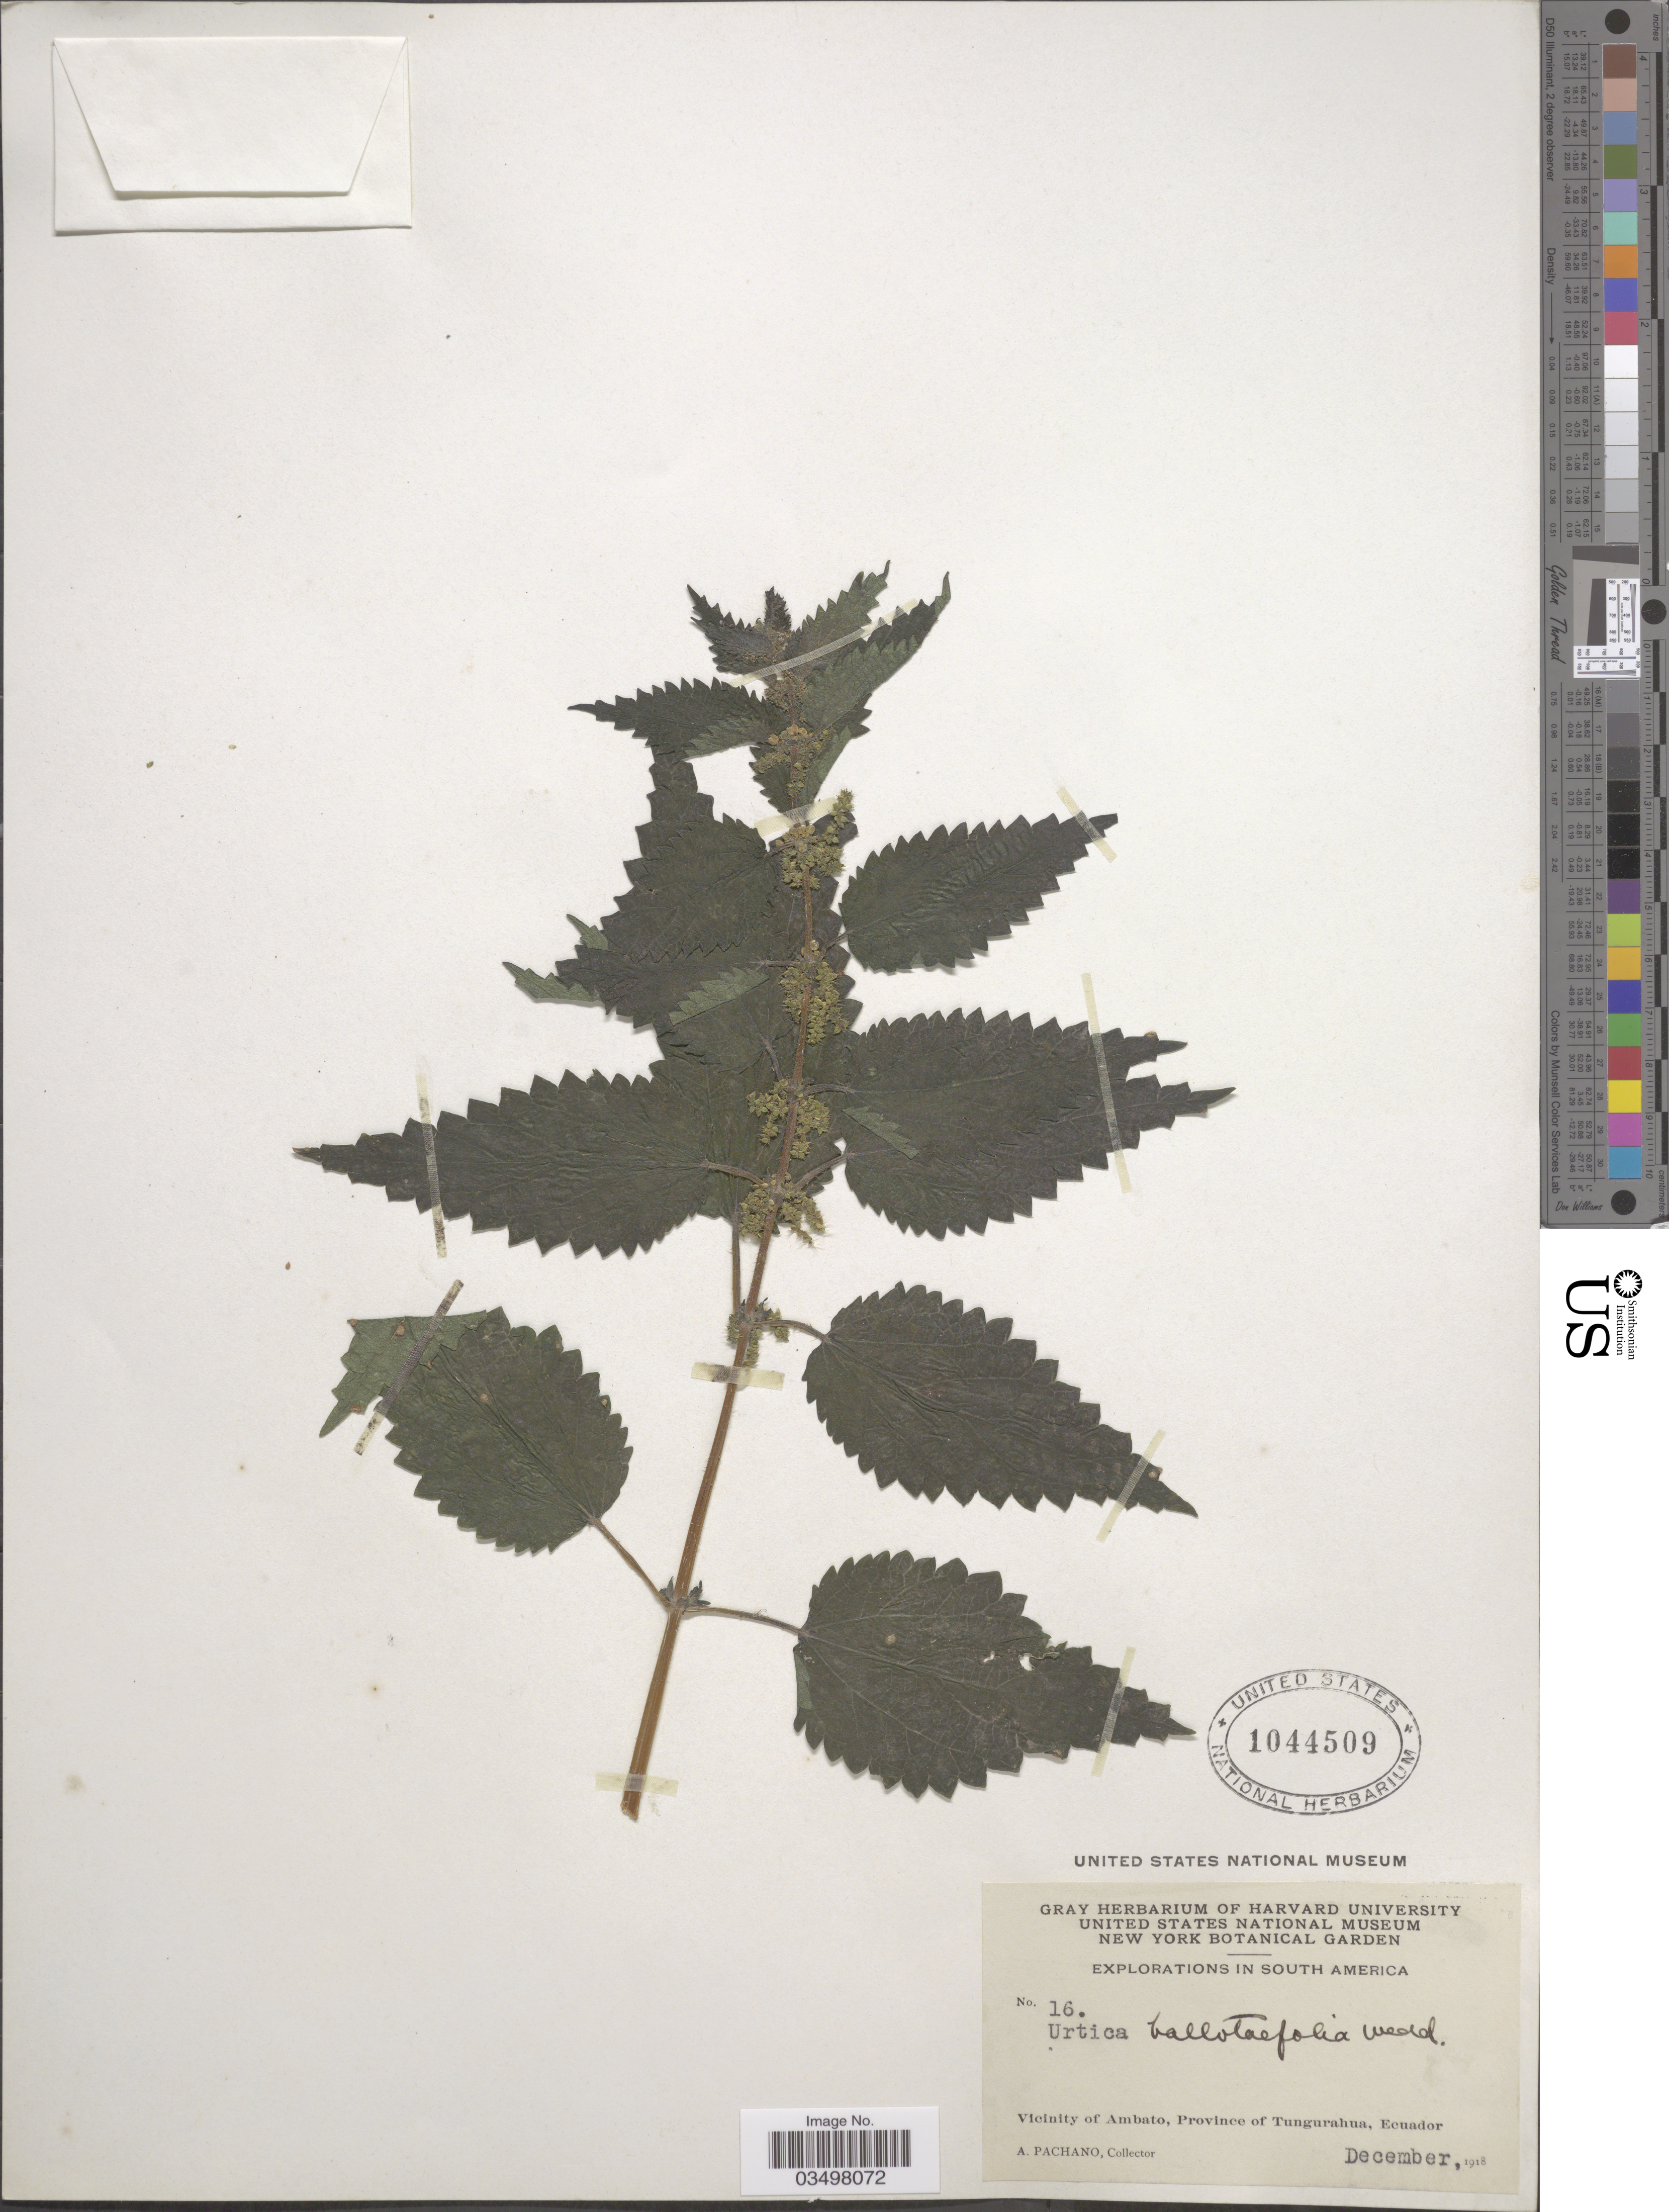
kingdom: Plantae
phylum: Tracheophyta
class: Magnoliopsida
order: Rosales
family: Urticaceae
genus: Urtica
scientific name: Urtica ballotifolia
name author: Wedd.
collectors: A. Pachano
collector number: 16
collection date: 1918-12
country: Ecuador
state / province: Tungurahua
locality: Vicinity of Ambato.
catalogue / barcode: US 1044509